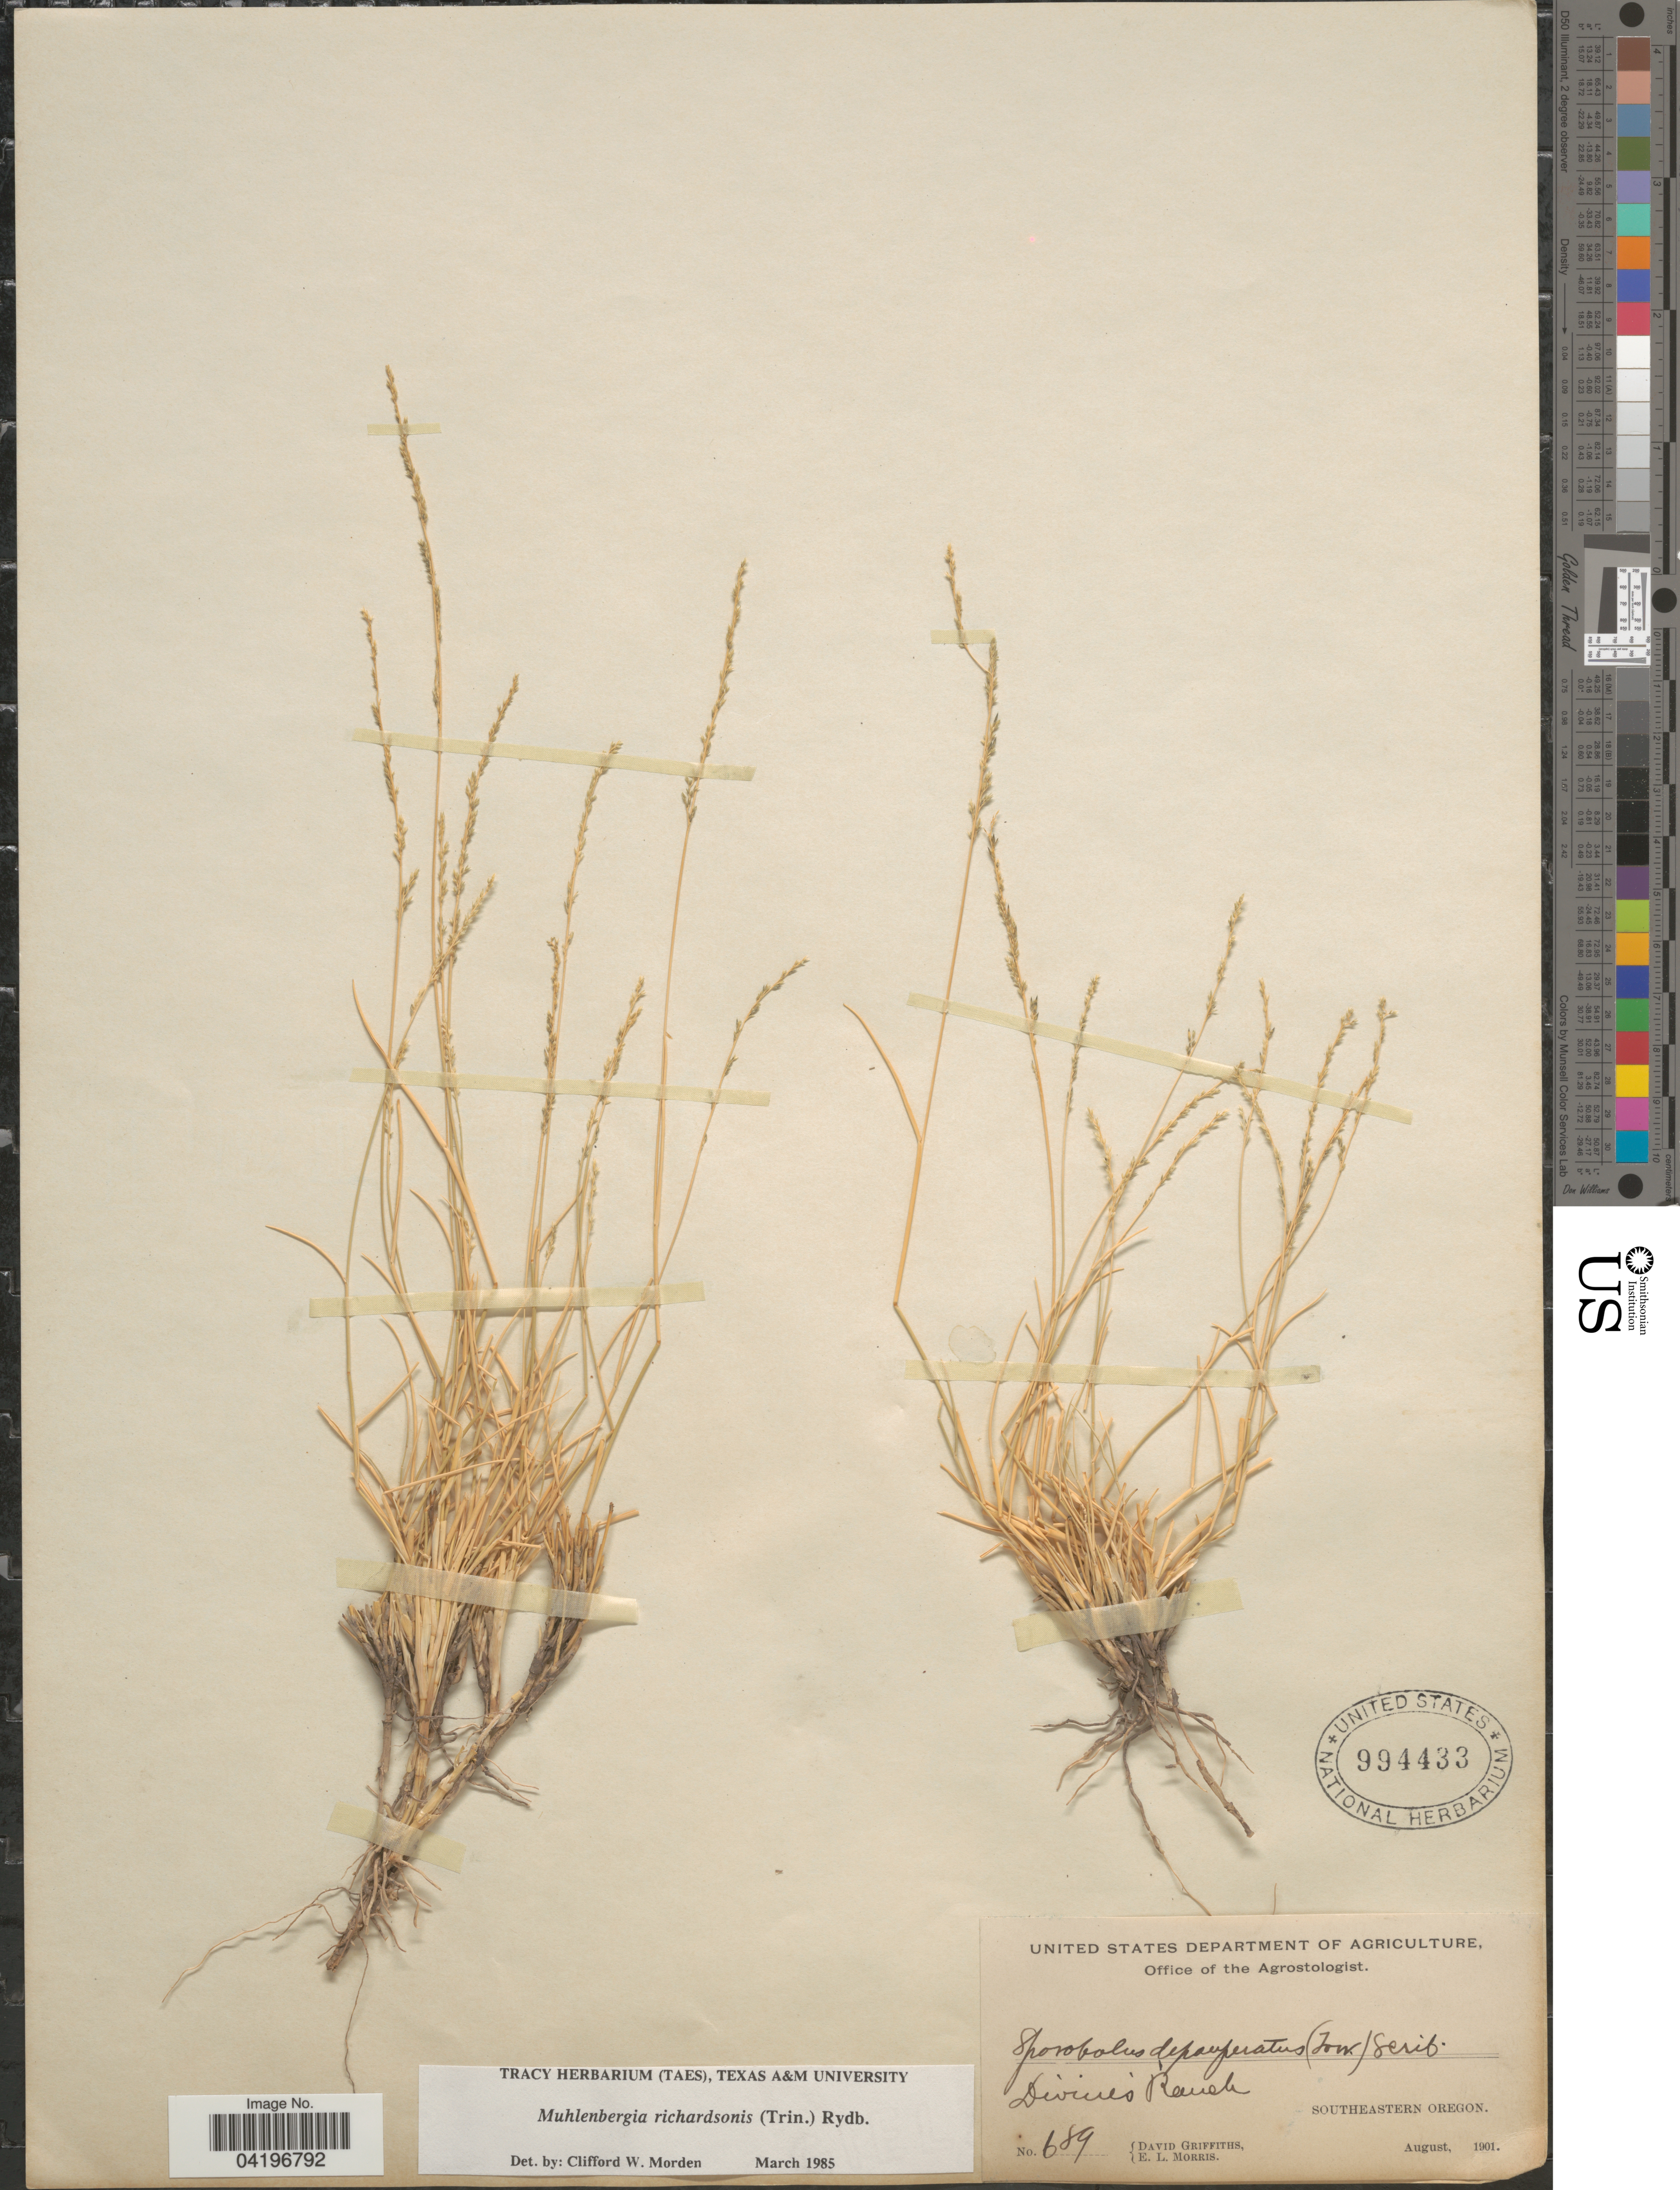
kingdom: Plantae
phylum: Tracheophyta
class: Liliopsida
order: Poales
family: Poaceae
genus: Muhlenbergia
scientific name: Muhlenbergia richardsonis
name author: (Trin.) Rydb.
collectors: D. Griffiths & E. Morris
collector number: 689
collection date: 1901-08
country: United States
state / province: Oregon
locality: Divine's Ranch. Southeastern Oregon.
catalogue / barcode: US 994433